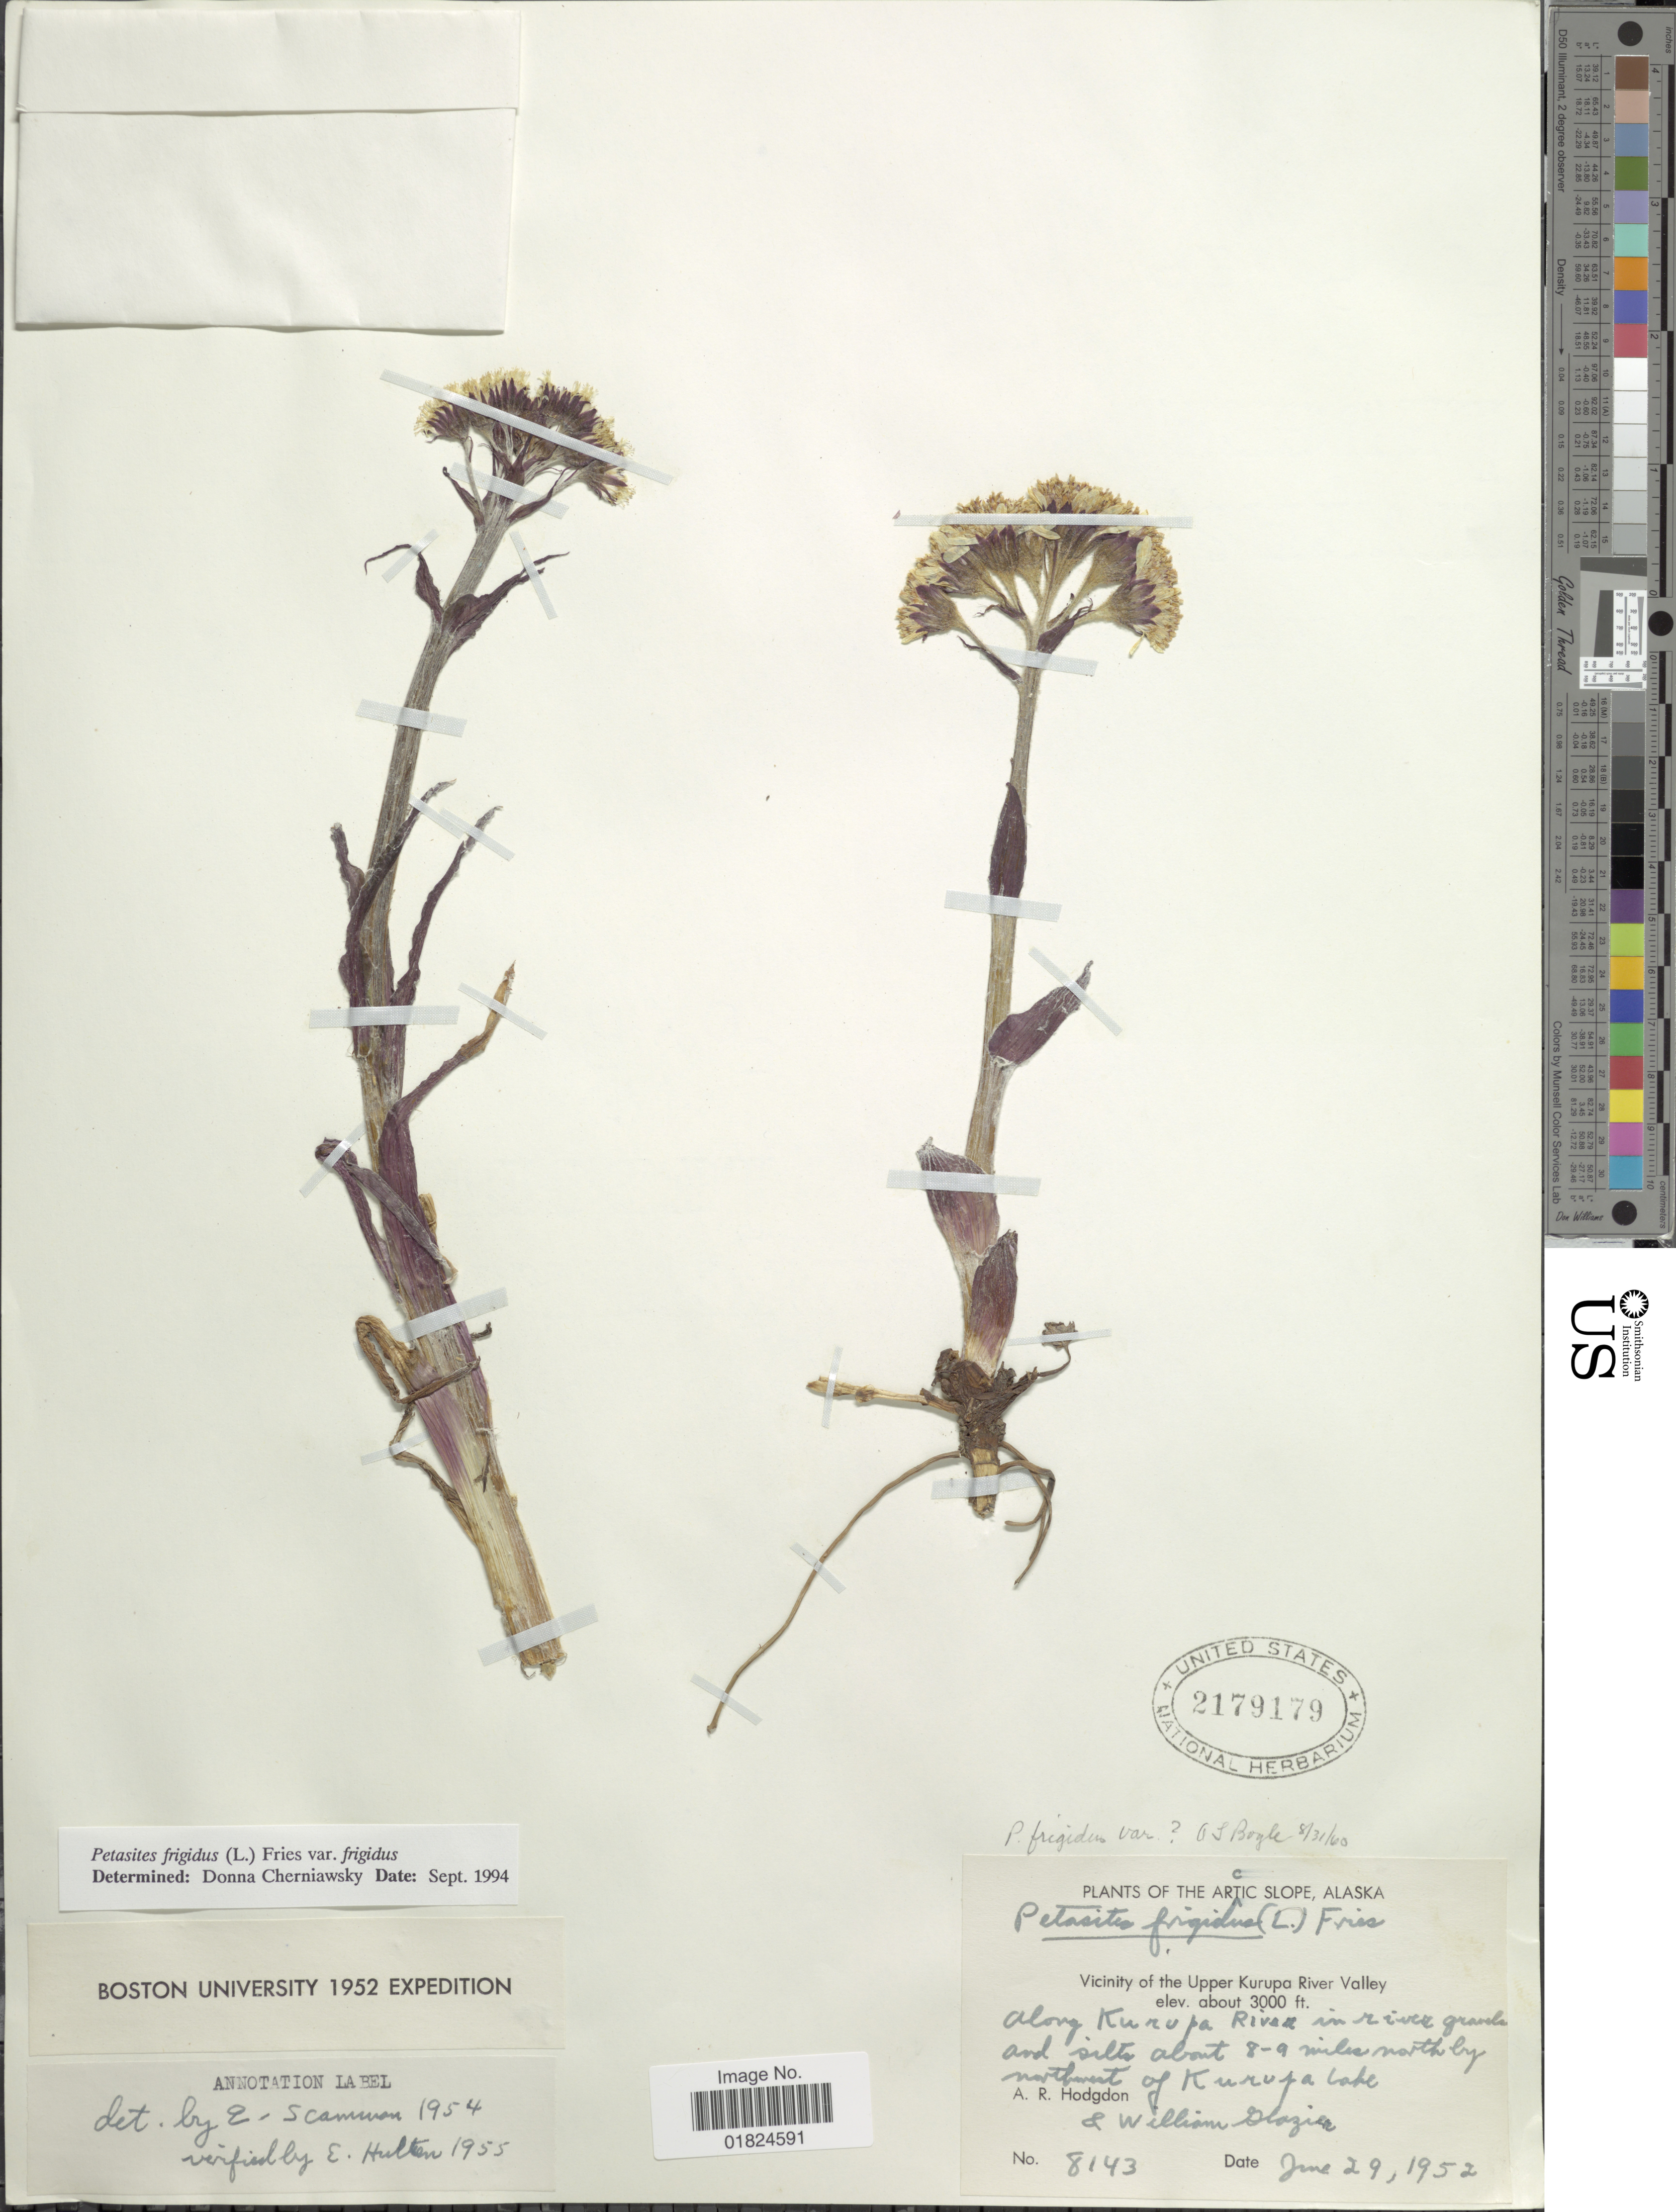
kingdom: Plantae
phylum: Tracheophyta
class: Magnoliopsida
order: Asterales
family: Asteraceae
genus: Petasites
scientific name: Petasites frigidus var. frigidus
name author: (L.) Fr.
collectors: A. R. Hodgdon & W. Glazier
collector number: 8143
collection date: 1952-06-29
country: United States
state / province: Alaska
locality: Arctic slope. Vicinity of the Upper Kurupa River Valley. Along Kurupa River in river gravels and silts about 8-9 miles north by northwest of Kurupa Lake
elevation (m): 914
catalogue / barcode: US 2179179